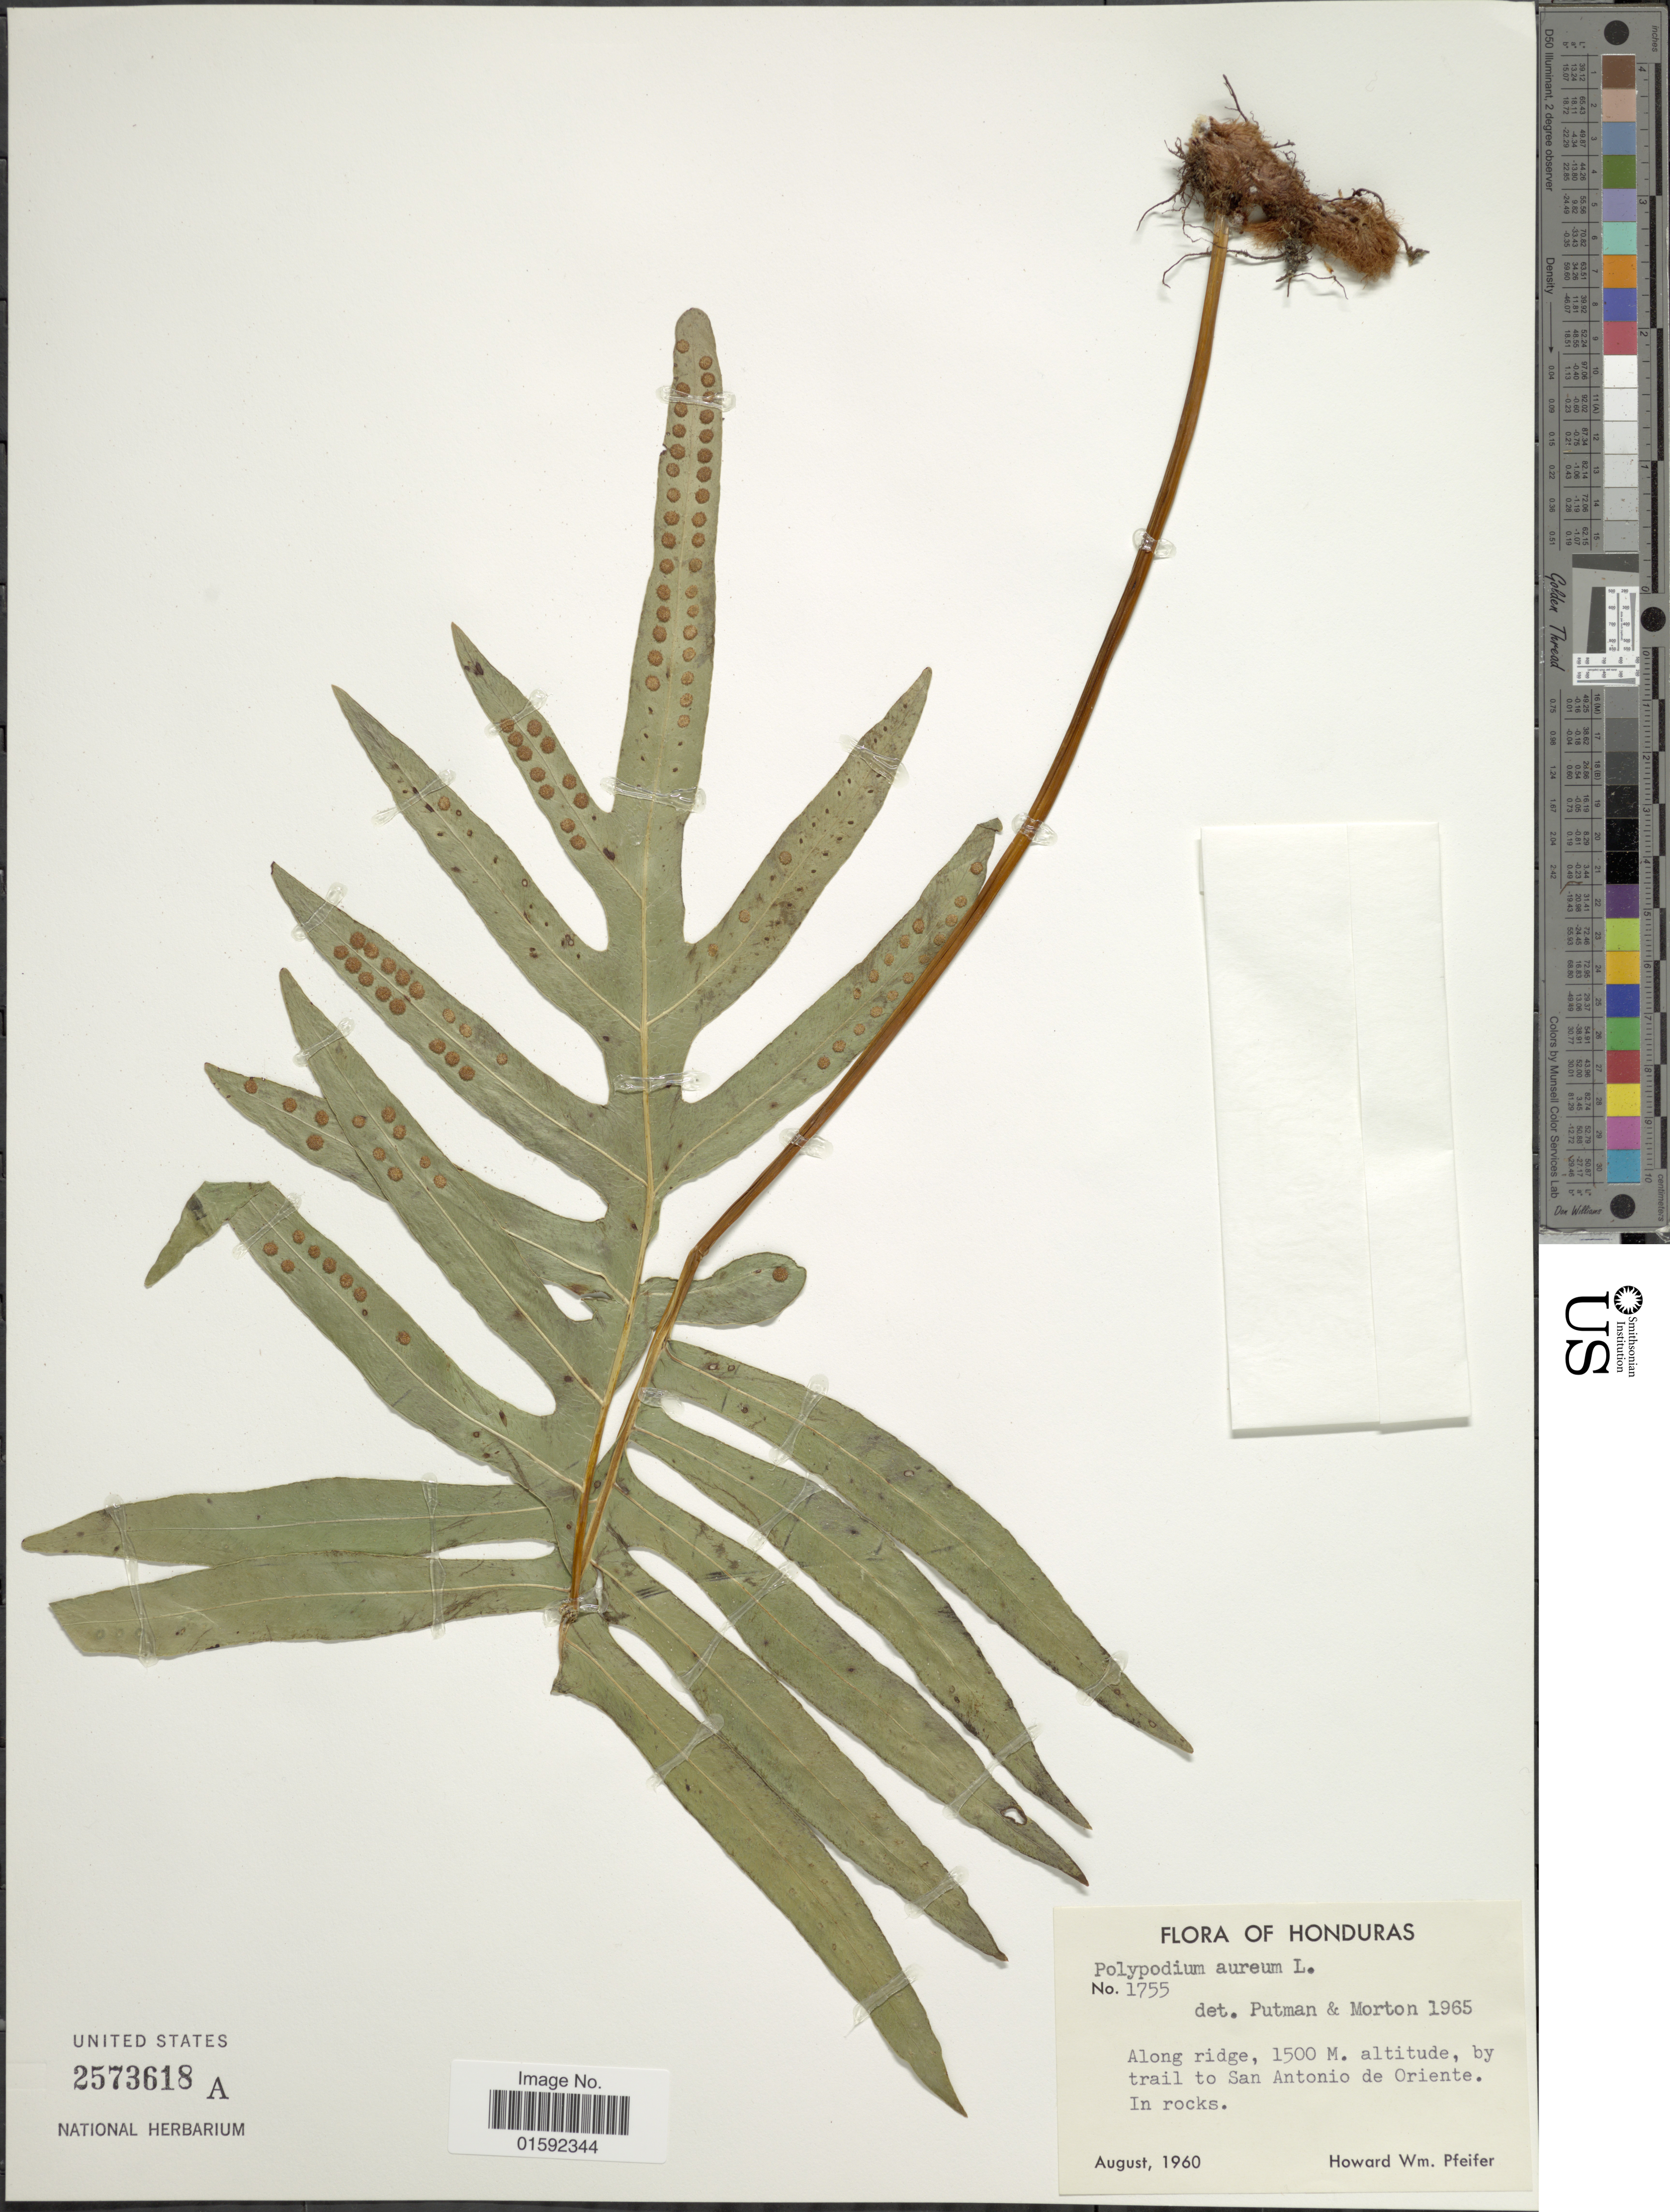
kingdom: Plantae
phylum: Tracheophyta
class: Polypodiopsida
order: Polypodiales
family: Polypodiaceae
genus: Phlebodium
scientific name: Phlebodium pseudoaureum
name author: (Cav.) Lellinger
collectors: H. W. Pfeifer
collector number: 1755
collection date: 1960-08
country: Honduras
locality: Honduras, along ridge, trail to San Antonio de Oriente.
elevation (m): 1500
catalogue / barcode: US 2573618A